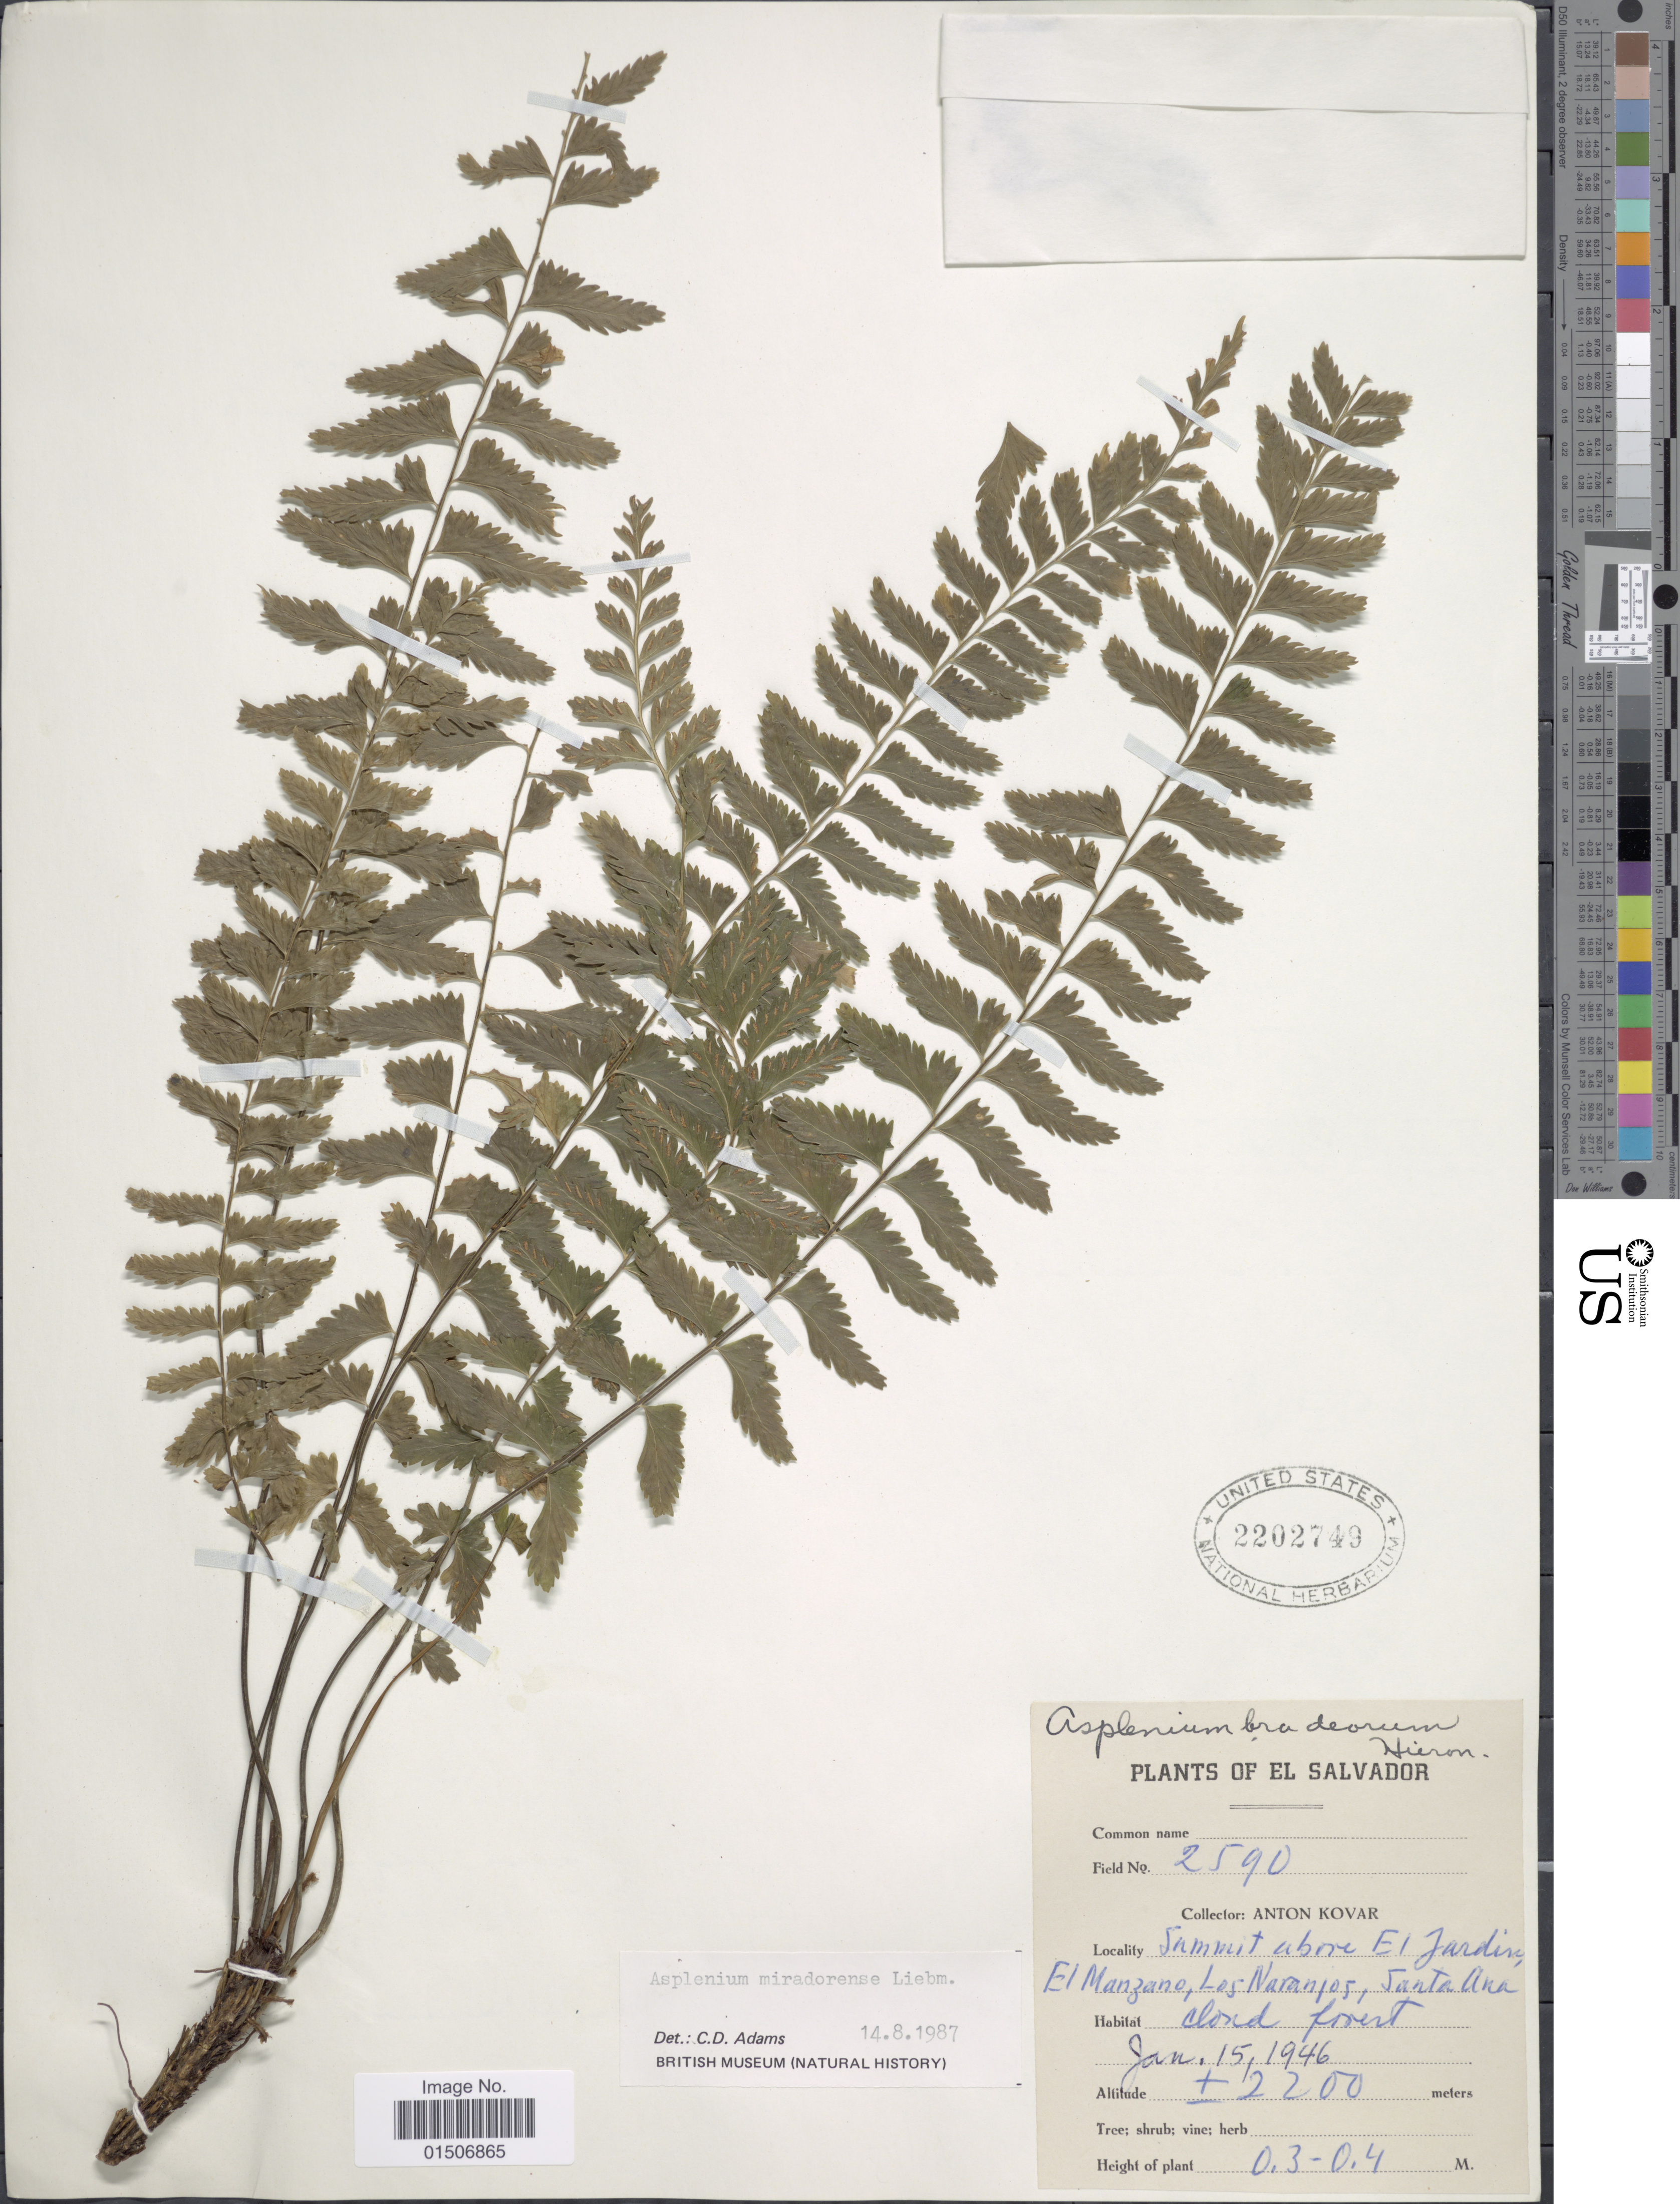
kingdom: Plantae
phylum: Tracheophyta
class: Polypodiopsida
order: Polypodiales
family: Aspleniaceae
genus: Asplenium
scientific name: Asplenium miradorense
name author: Liebm.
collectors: A. Kovar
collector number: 2590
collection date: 1946-01-15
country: El Salvador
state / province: Santa Ana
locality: Summit above El Jardin, El Manzano, Los Naranjos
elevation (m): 2200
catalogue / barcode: US 2202749